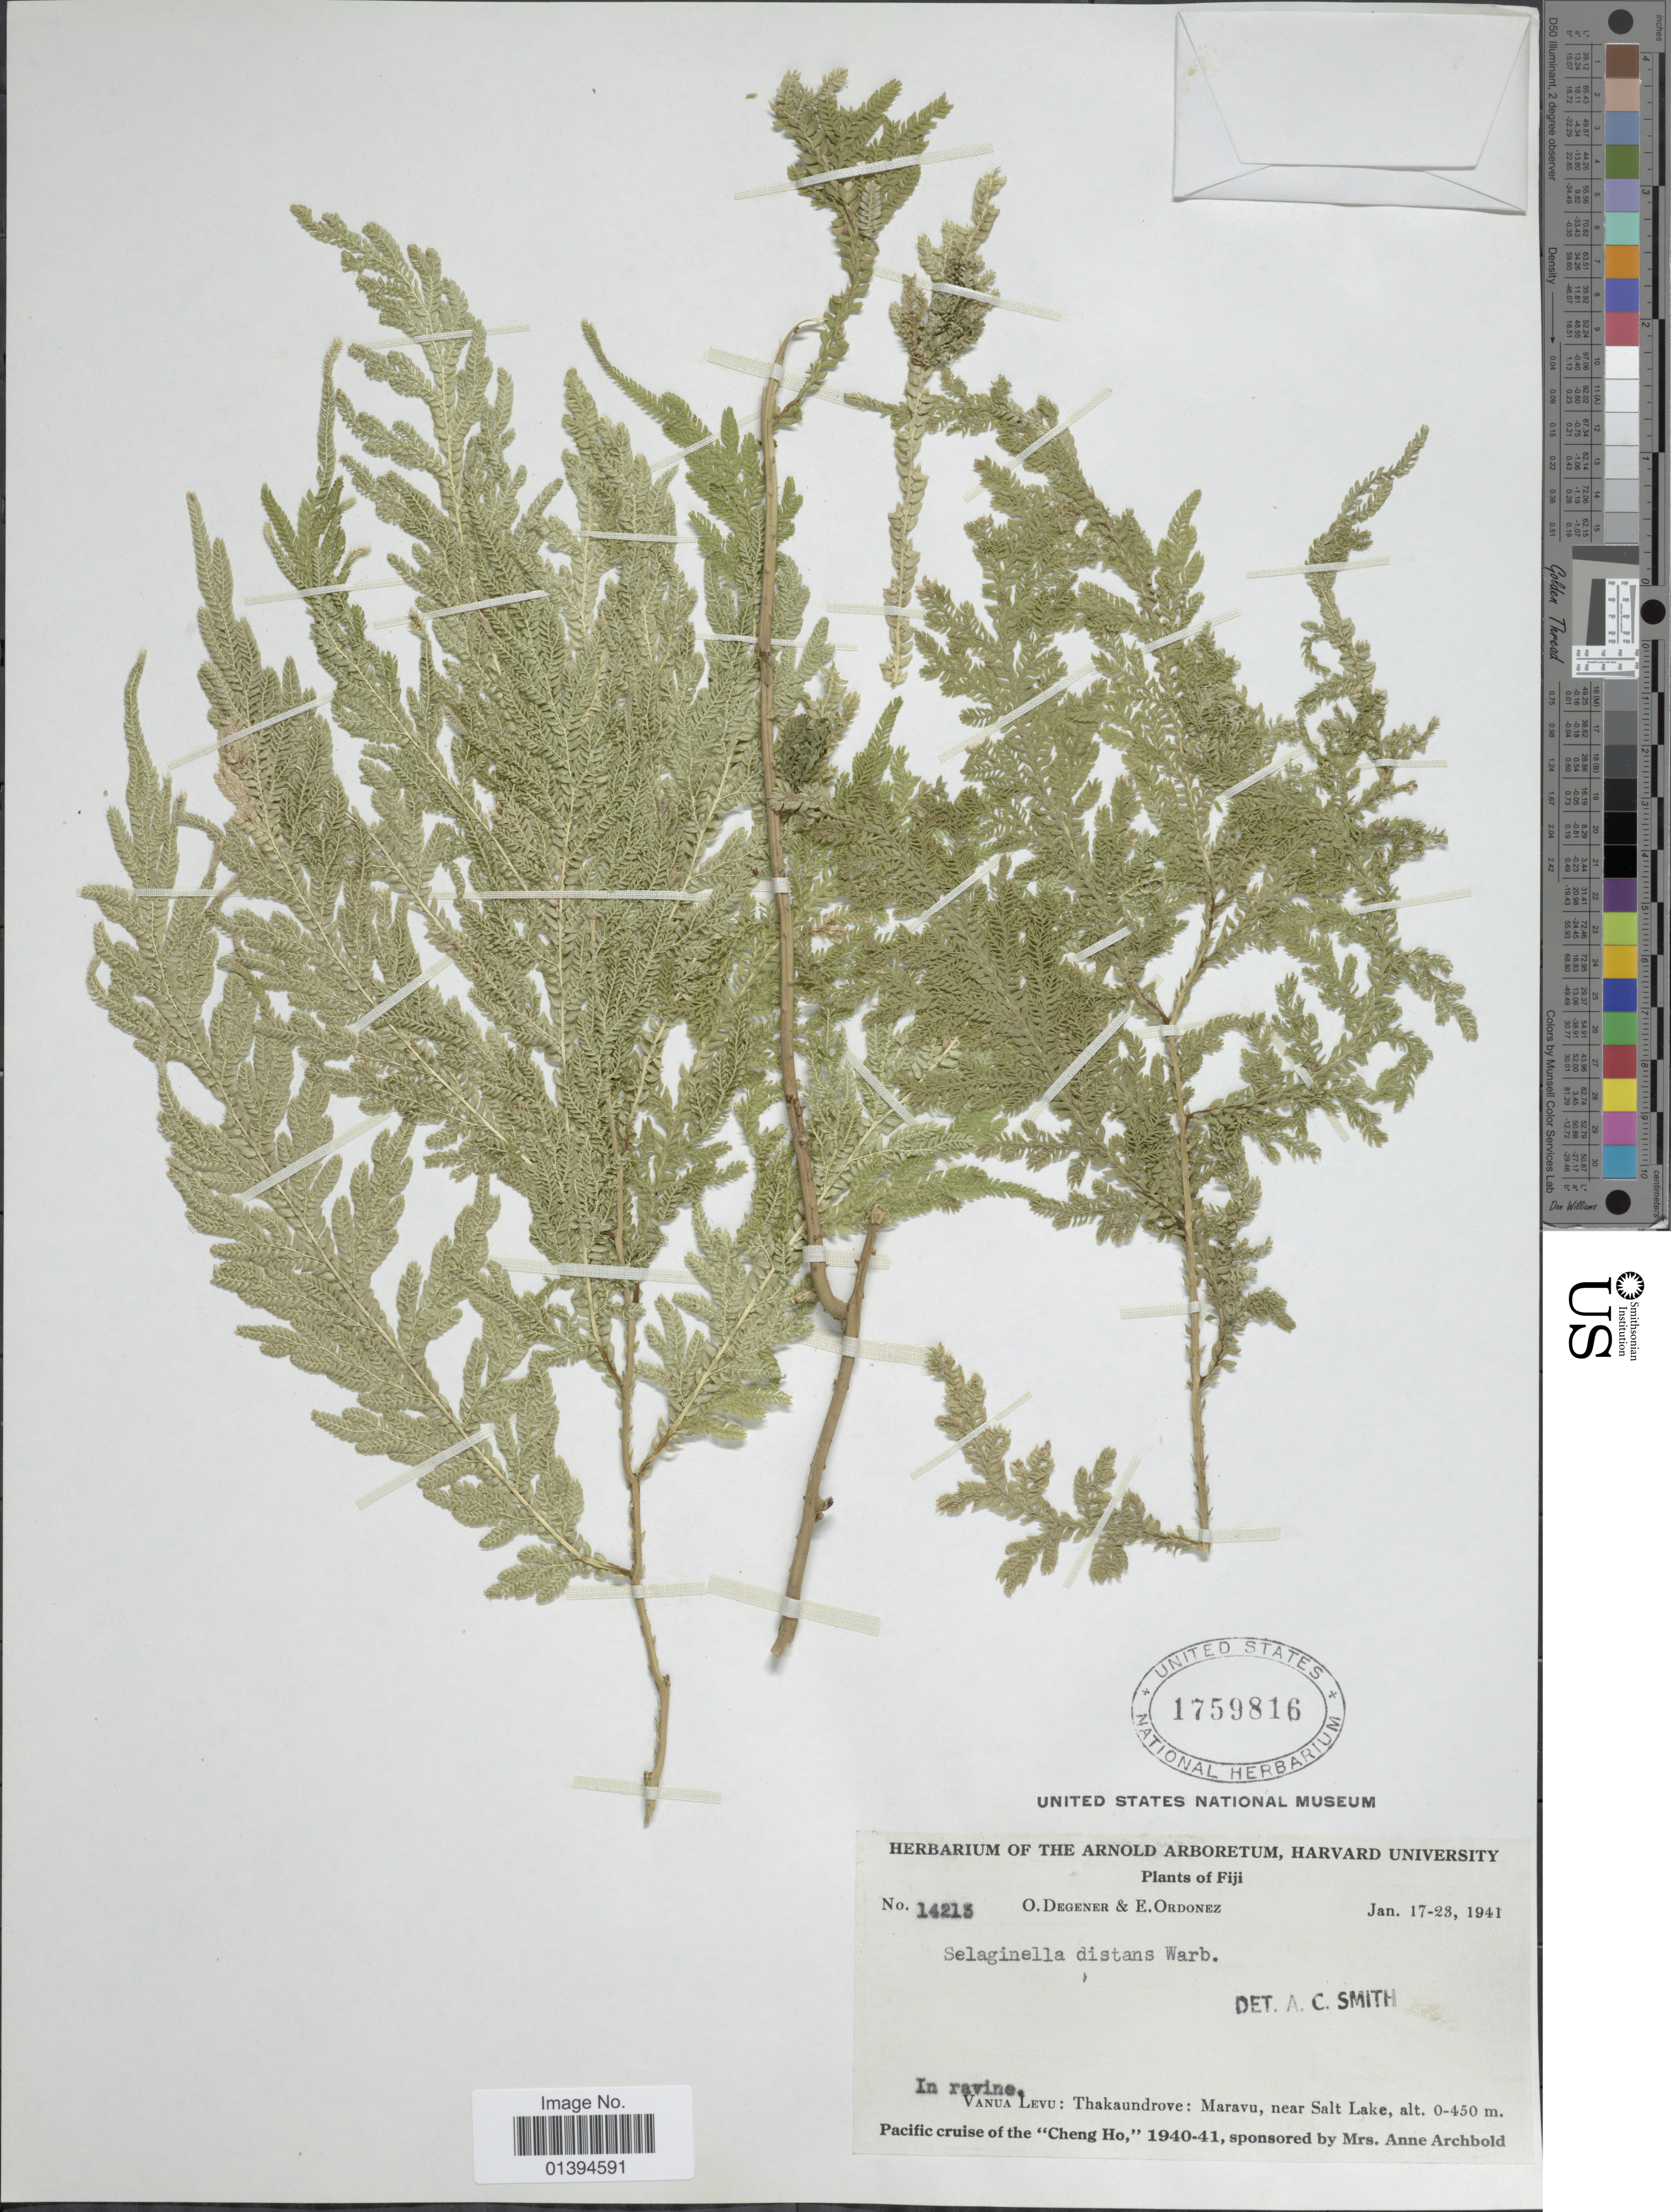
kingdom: Plantae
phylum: Tracheophyta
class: Lycopodiopsida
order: Selaginellales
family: Selaginellaceae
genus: Selaginella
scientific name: Selaginella distans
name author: Warb.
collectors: O. Degener & E. Ordonez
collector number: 14213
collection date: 1941-01-17/1941-01-23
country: Fiji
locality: Vanua Levu: Thakaundrove: Maravu, near Salt Lake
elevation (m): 0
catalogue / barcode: US 1759816